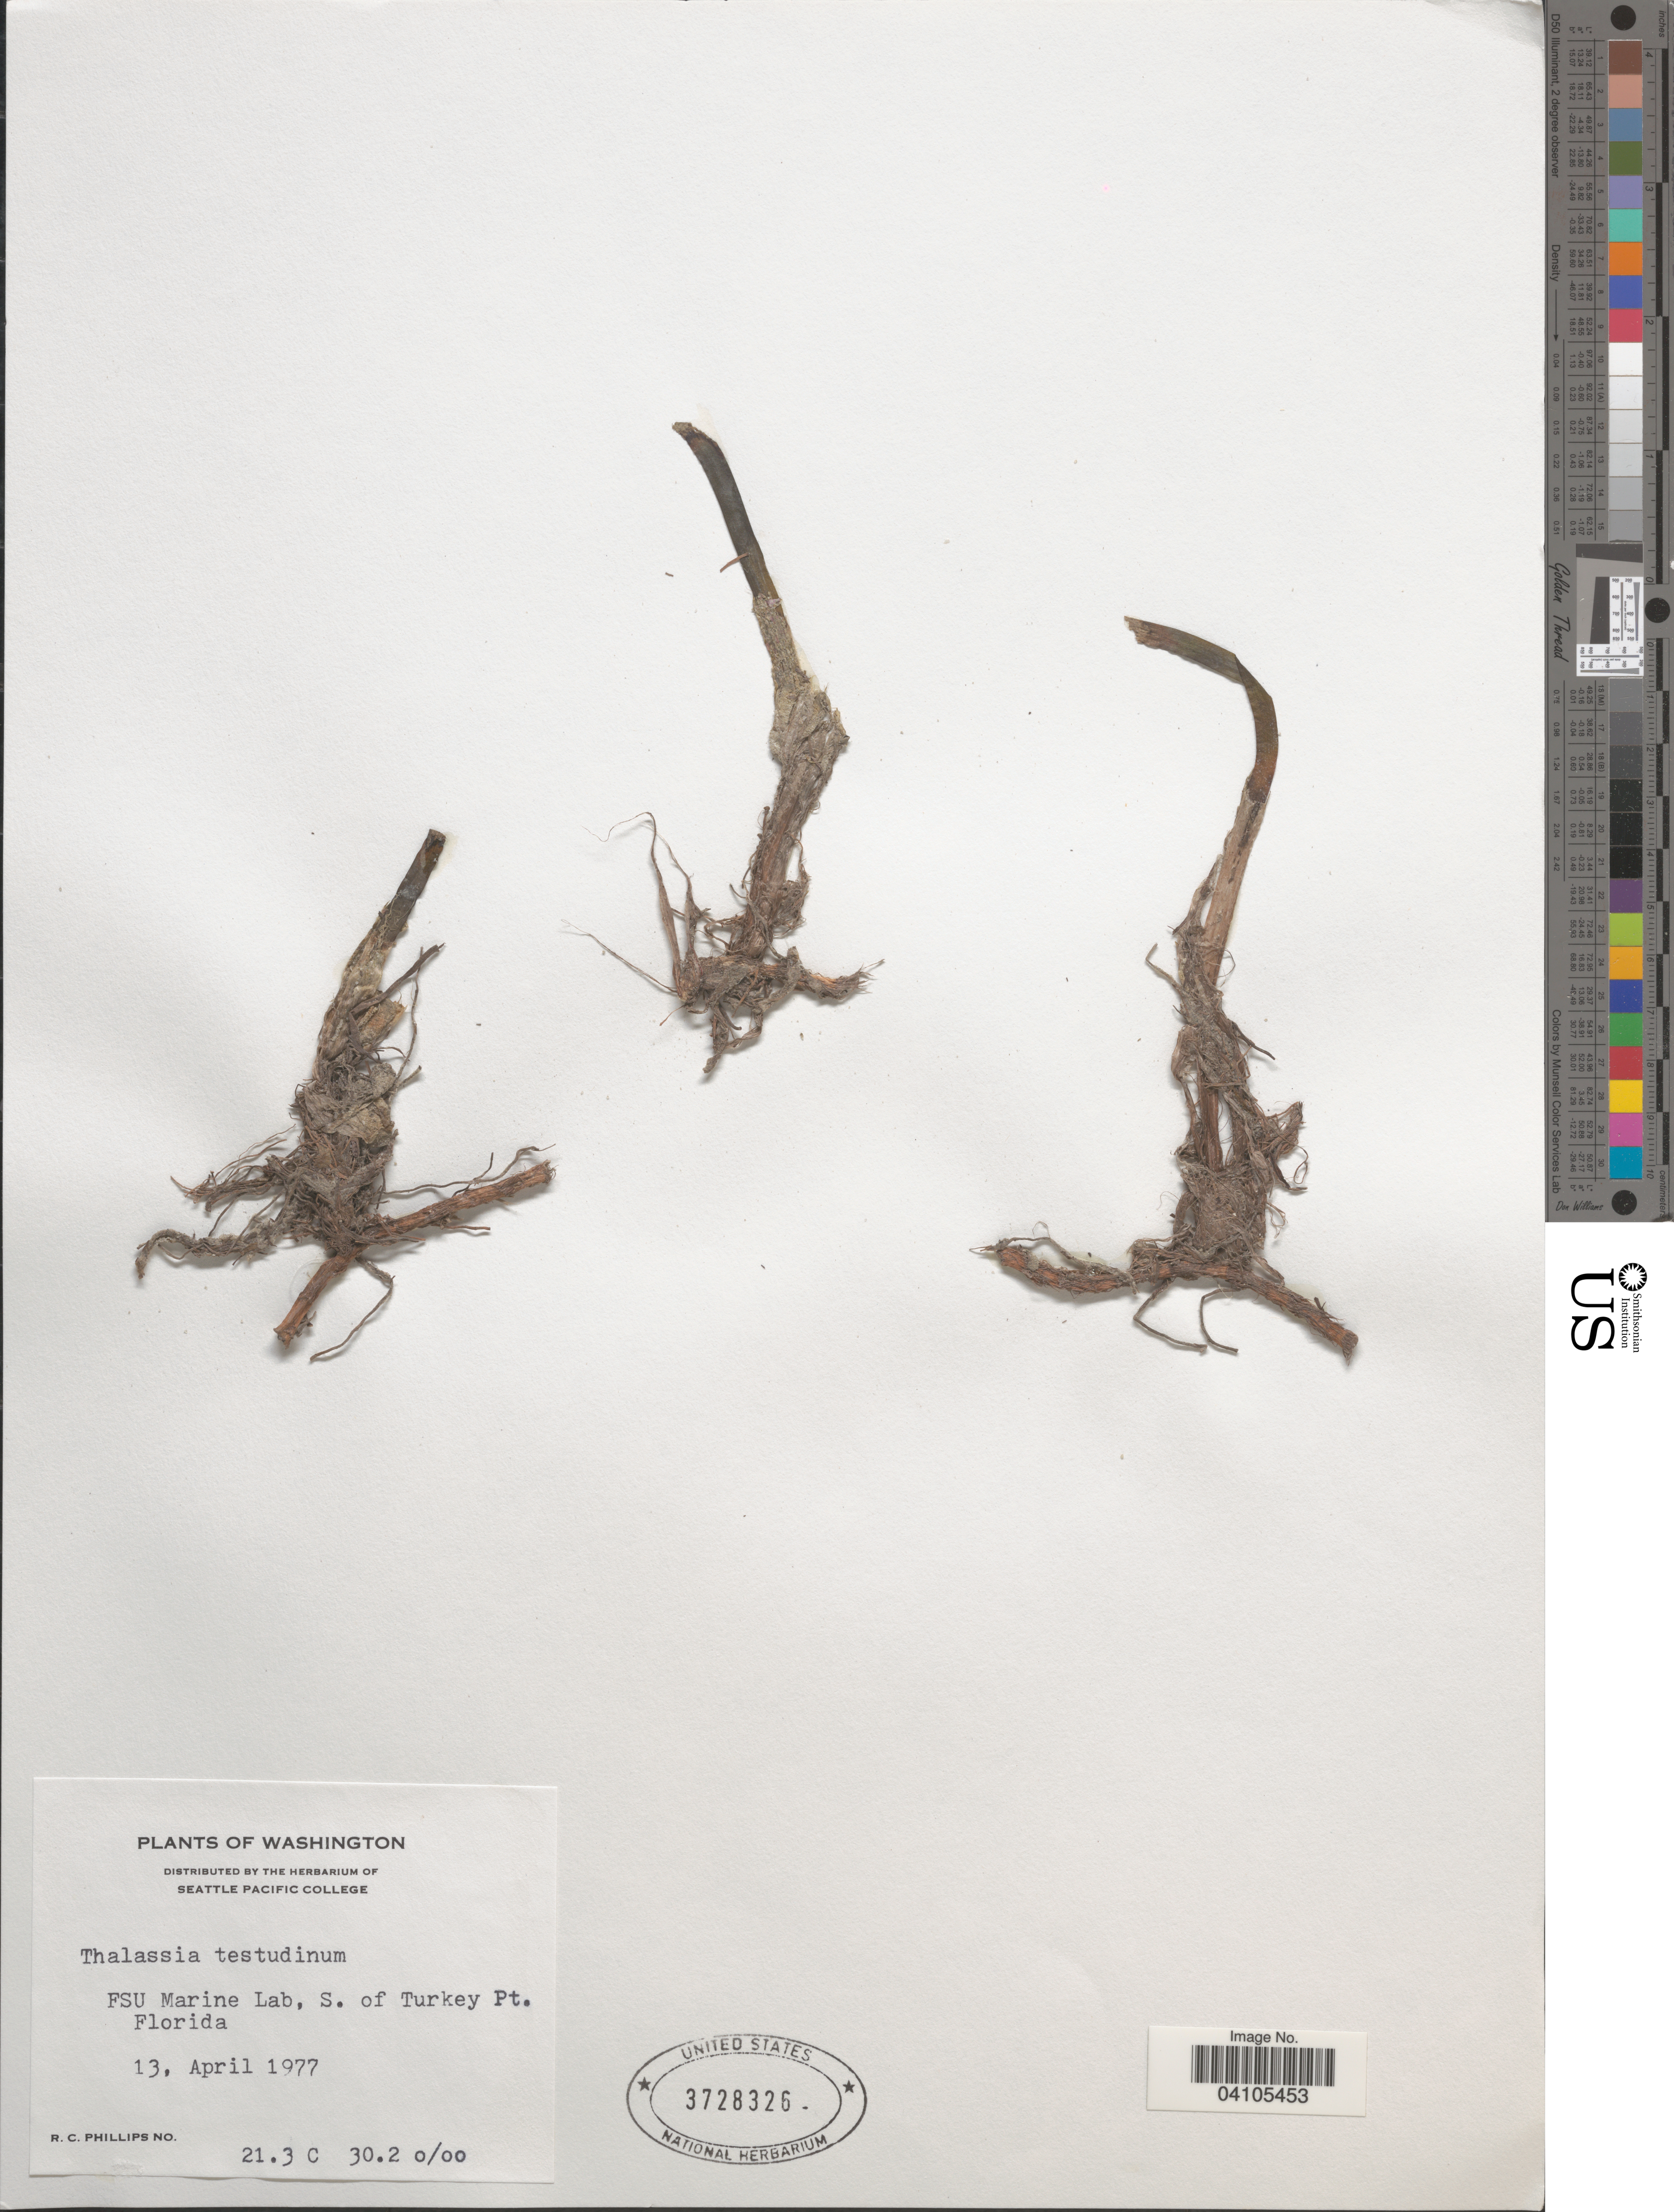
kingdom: Plantae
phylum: Tracheophyta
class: Liliopsida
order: Alismatales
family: Hydrocharitaceae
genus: Thalassia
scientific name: Thalassia testudinum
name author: Banks & Sol. ex K.D. Koenig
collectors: R. C. Phillips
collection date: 1977-04-13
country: United States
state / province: Florida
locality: FSU Marine Lab, S. of Turkey Pt.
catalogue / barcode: US 3728326